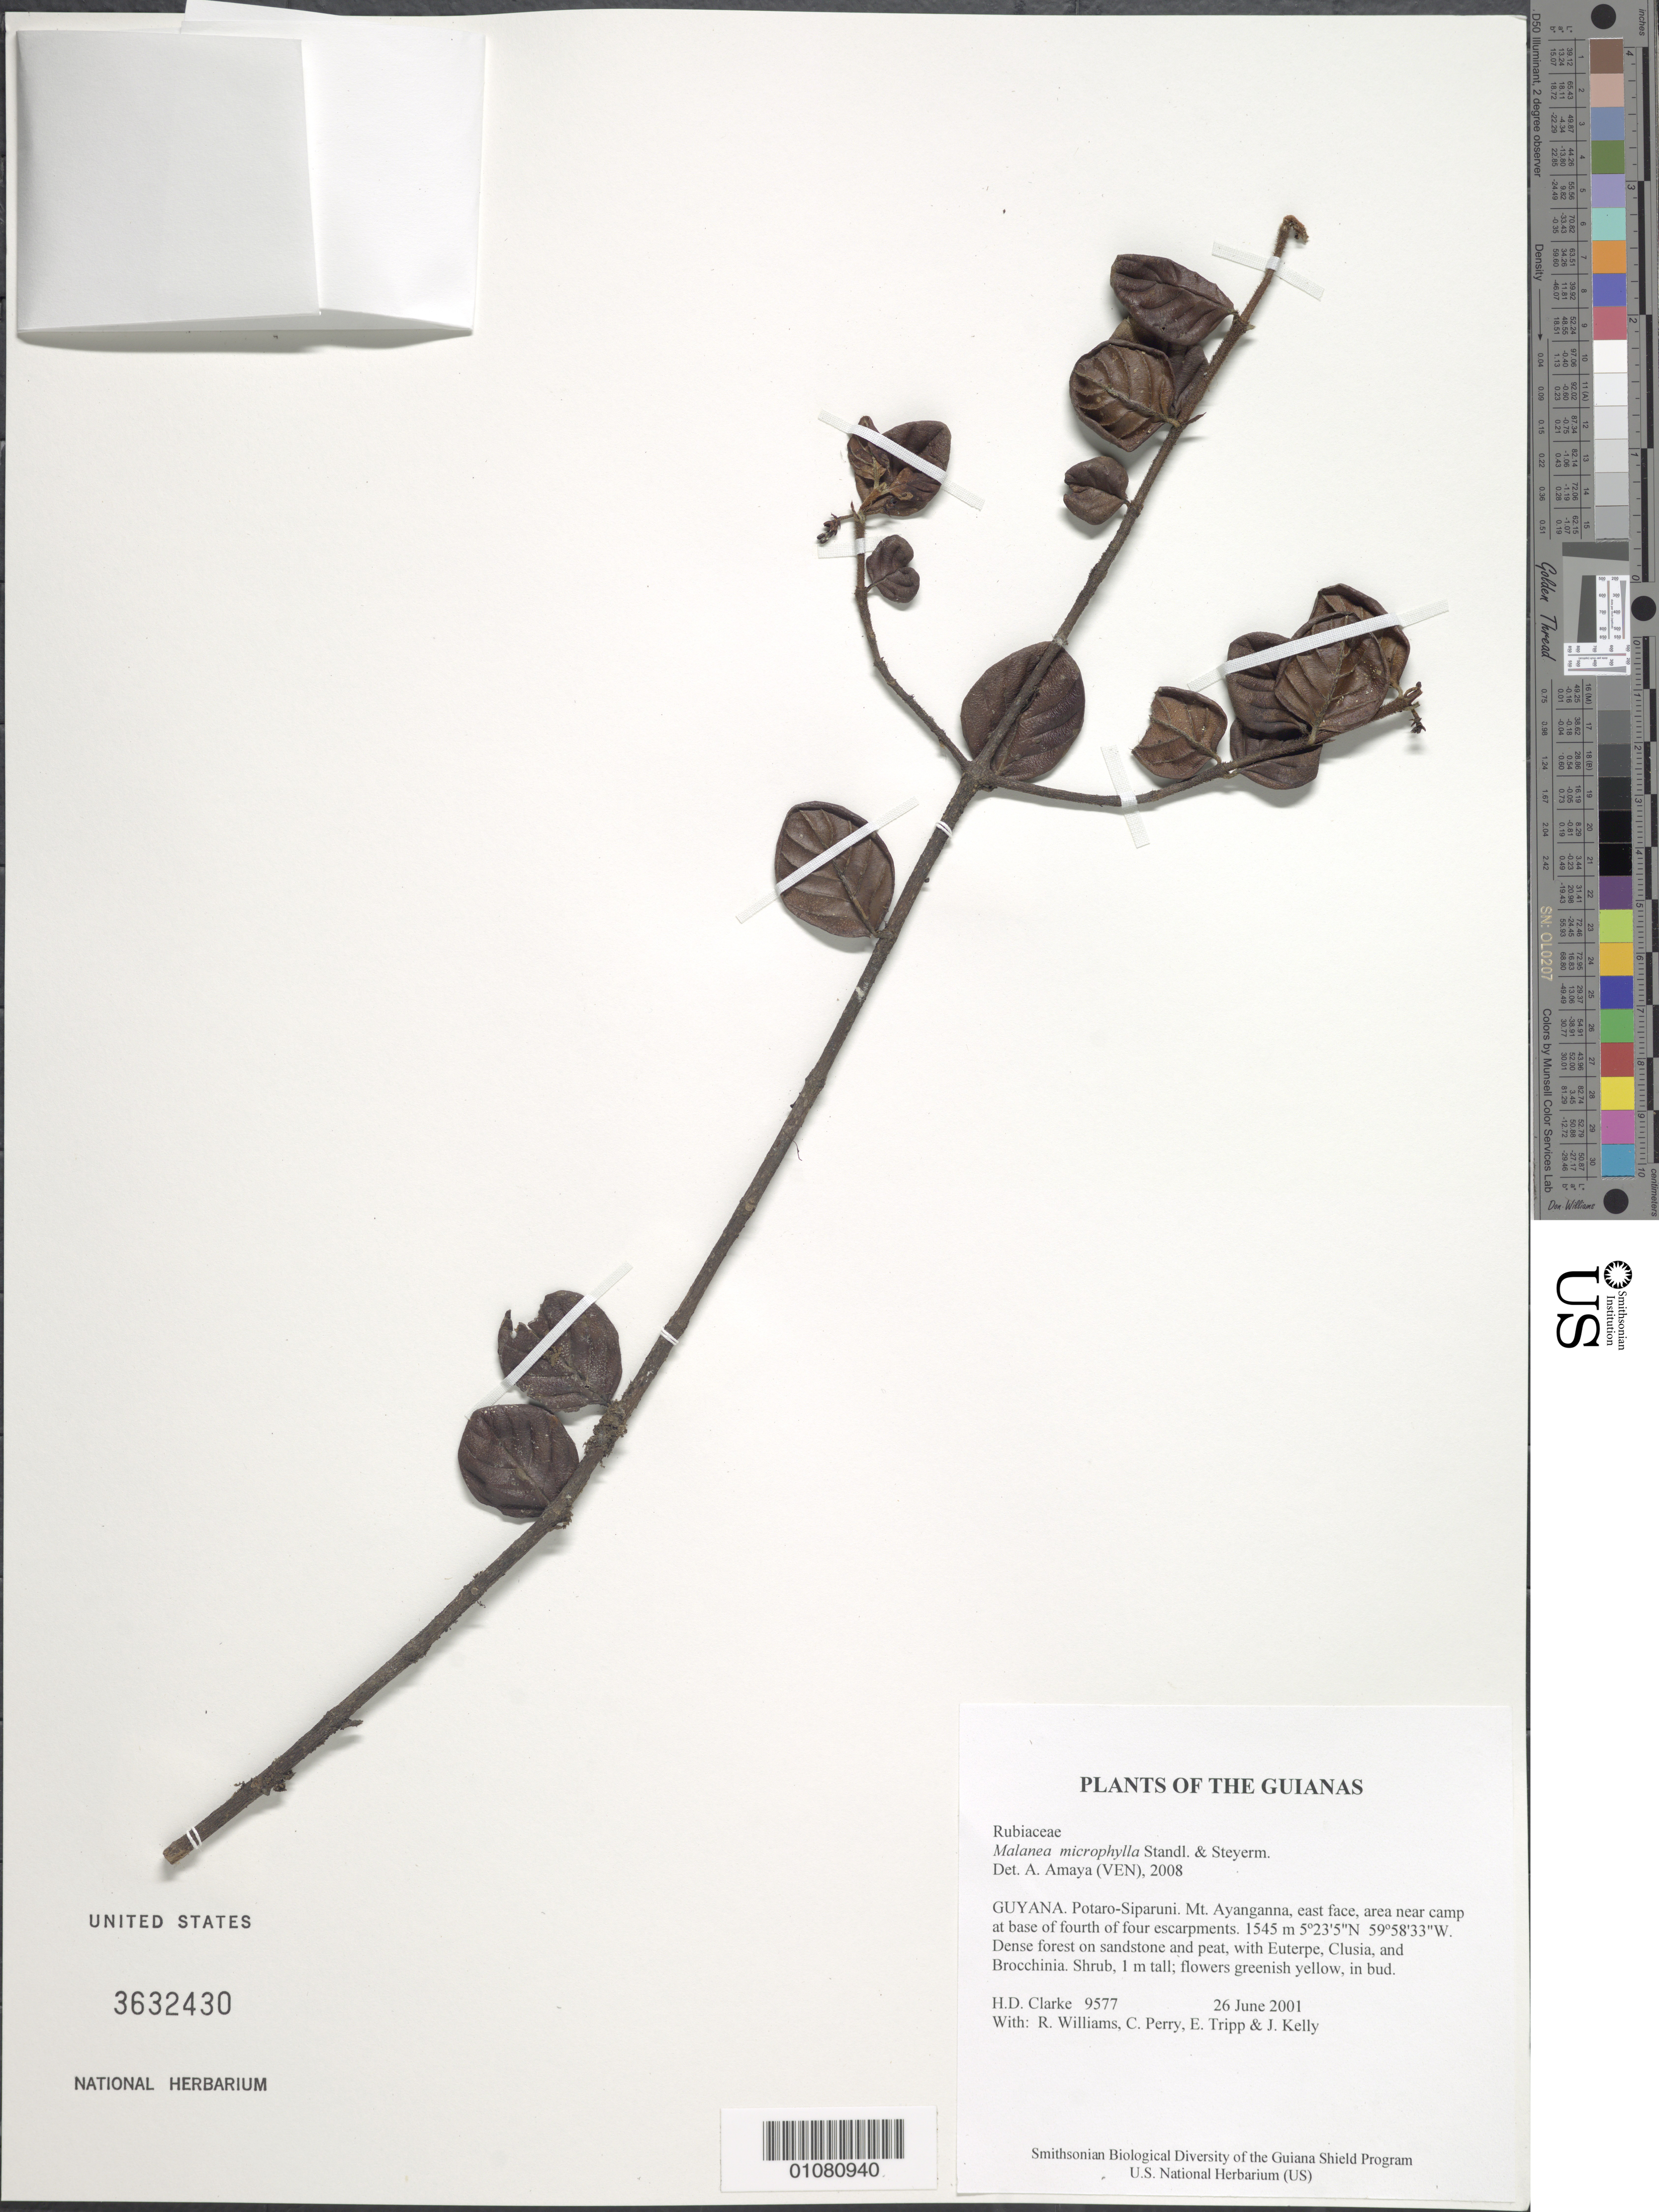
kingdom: Plantae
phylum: Tracheophyta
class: Magnoliopsida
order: Gentianales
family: Rubiaceae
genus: Malanea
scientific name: Malanea microphylla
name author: Standl. & Steyerm.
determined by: Amaya, A.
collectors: H. D. Clarke, R. Williams, C. Perry, E. Tripp & J. Kelly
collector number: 9577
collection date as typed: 26 June 2001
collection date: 2001-06-26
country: Guyana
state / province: Potaro-Siparuni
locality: Mt. Ayanganna, east face, area near camp at base of fourth of four escarpments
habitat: Dense forest on sandstone and peat, with Euterpe, Clusia, and Brocchinia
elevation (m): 1545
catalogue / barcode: US 3632430